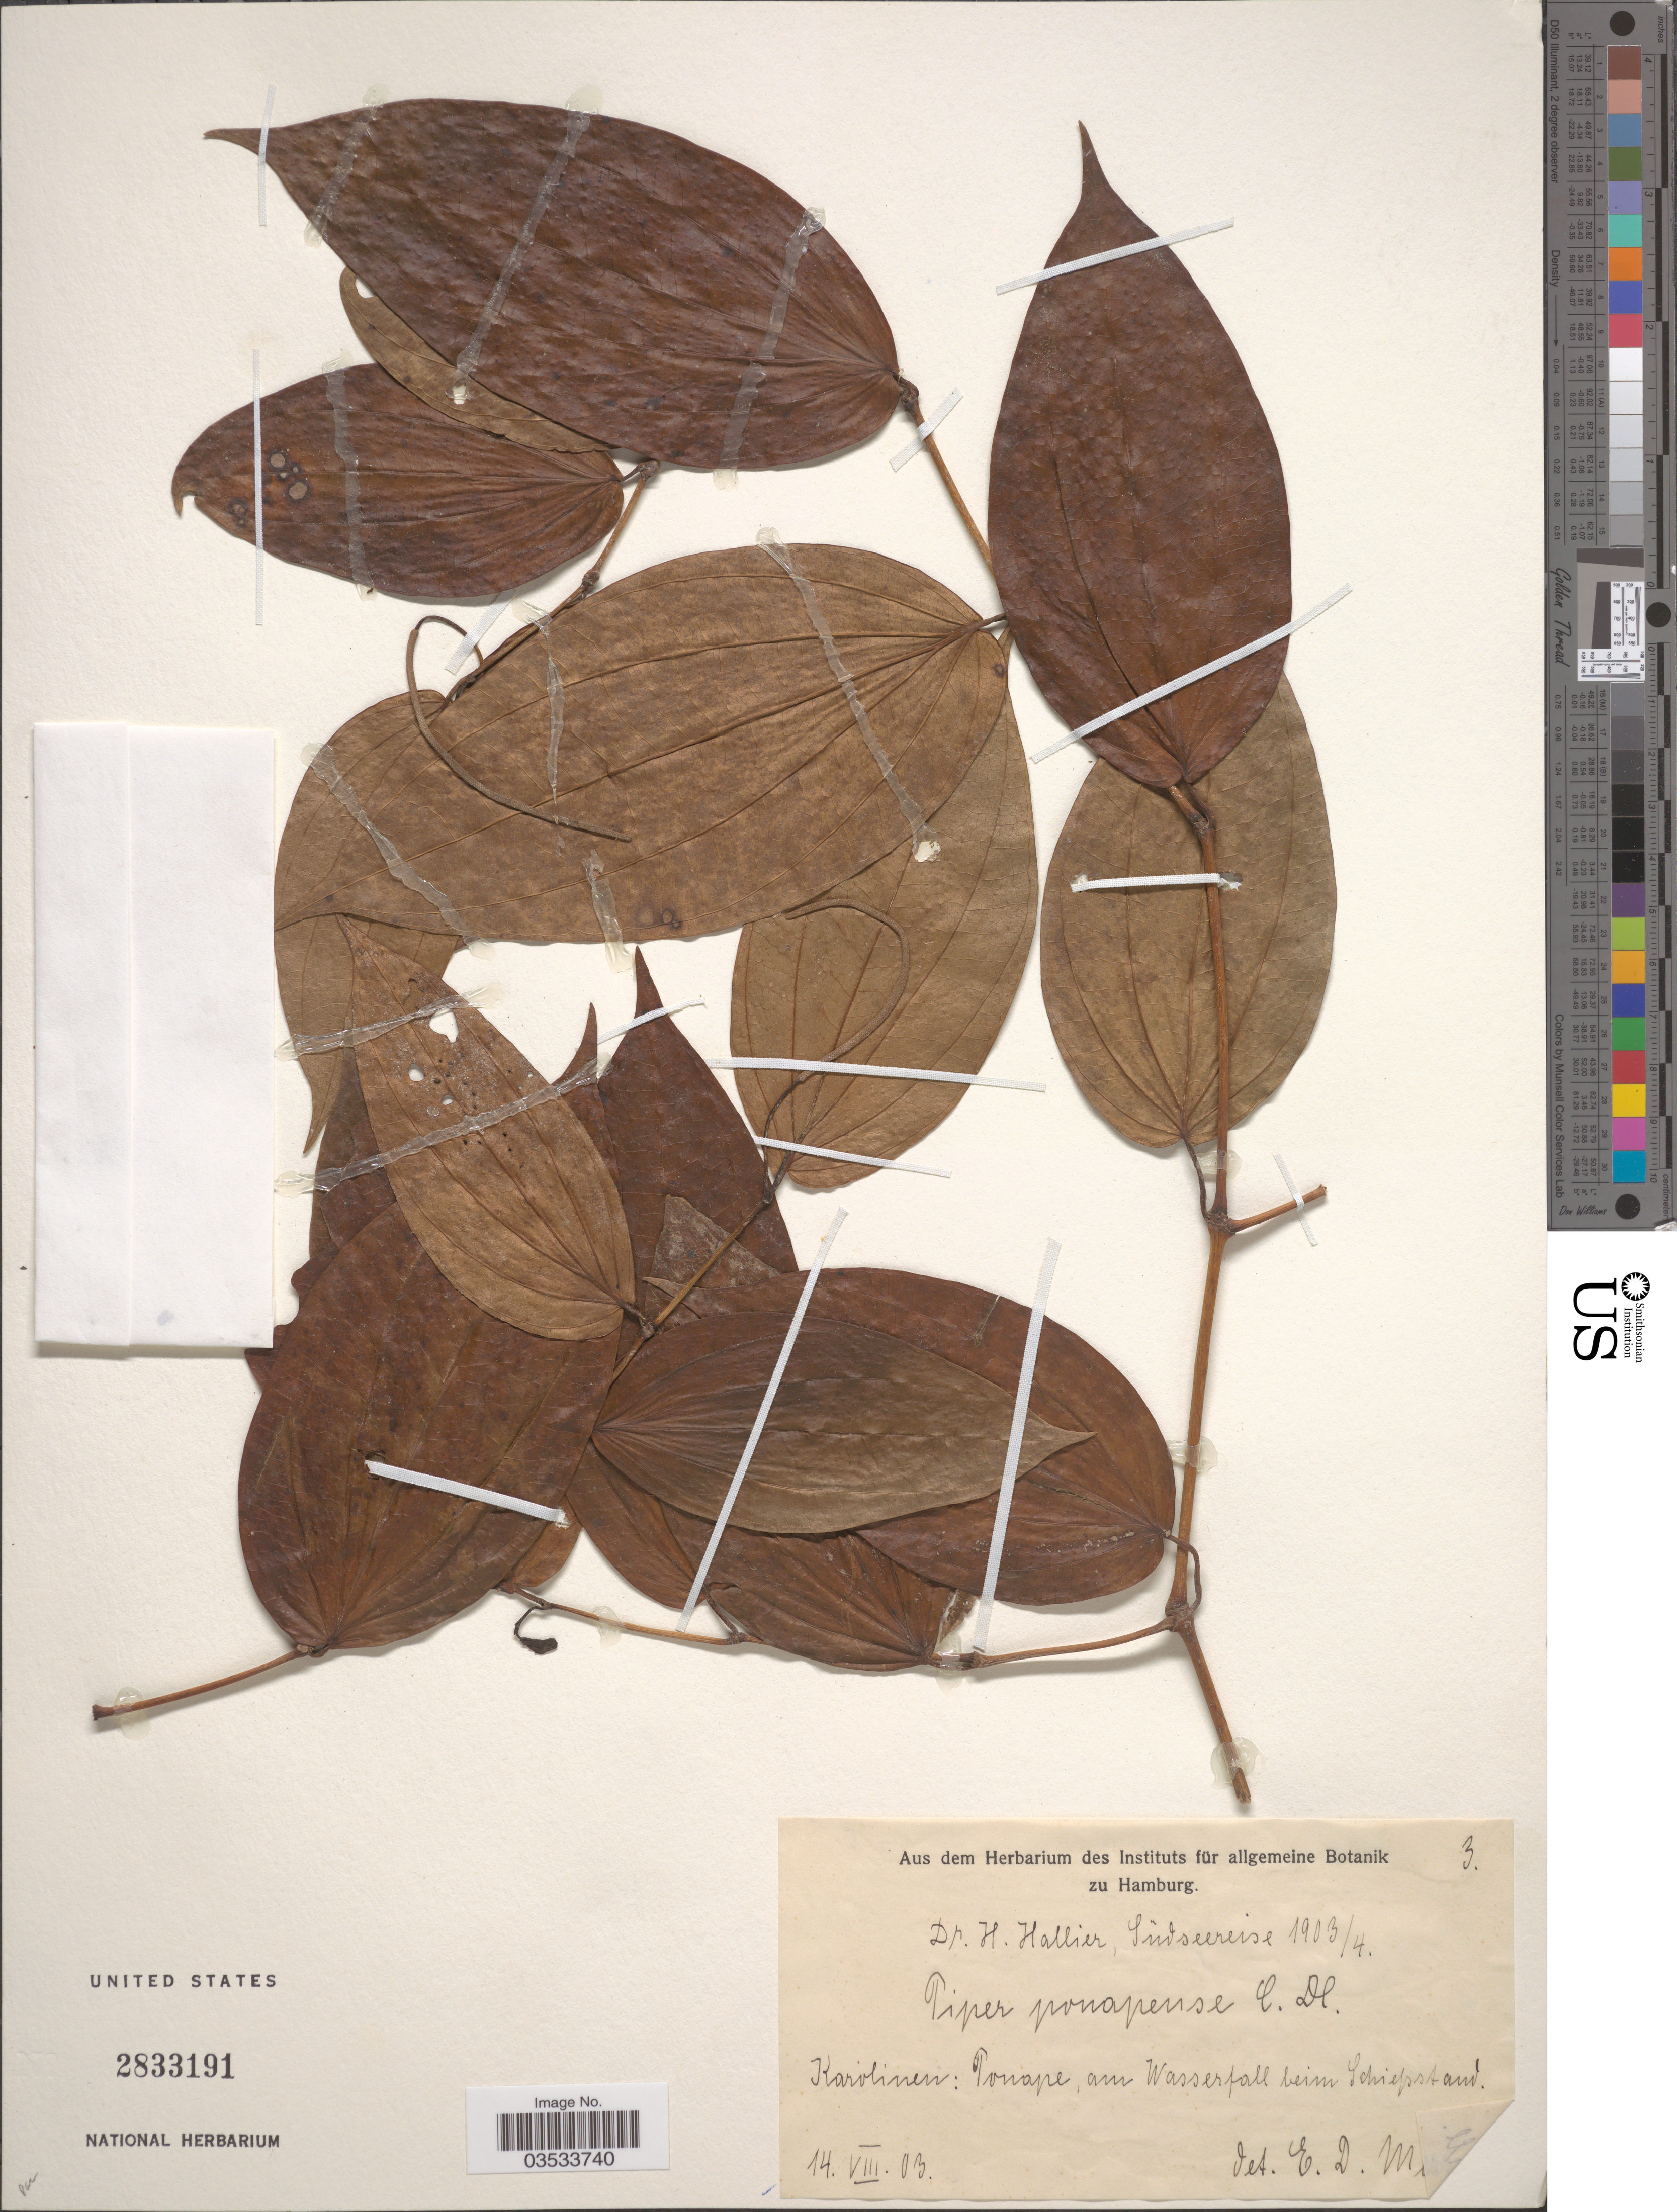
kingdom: Plantae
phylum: Tracheophyta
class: Magnoliopsida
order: Piperales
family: Piperaceae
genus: Piper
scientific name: Piper ponapense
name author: C. DC.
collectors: H. G. Hallier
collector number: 1903/4?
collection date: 1903-08-14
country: Micronesia, Federated States of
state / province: Pohnpei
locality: Karolinen: Ponape, am Wasserfall beim Schiefstam [interpreted].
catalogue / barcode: US 2833191